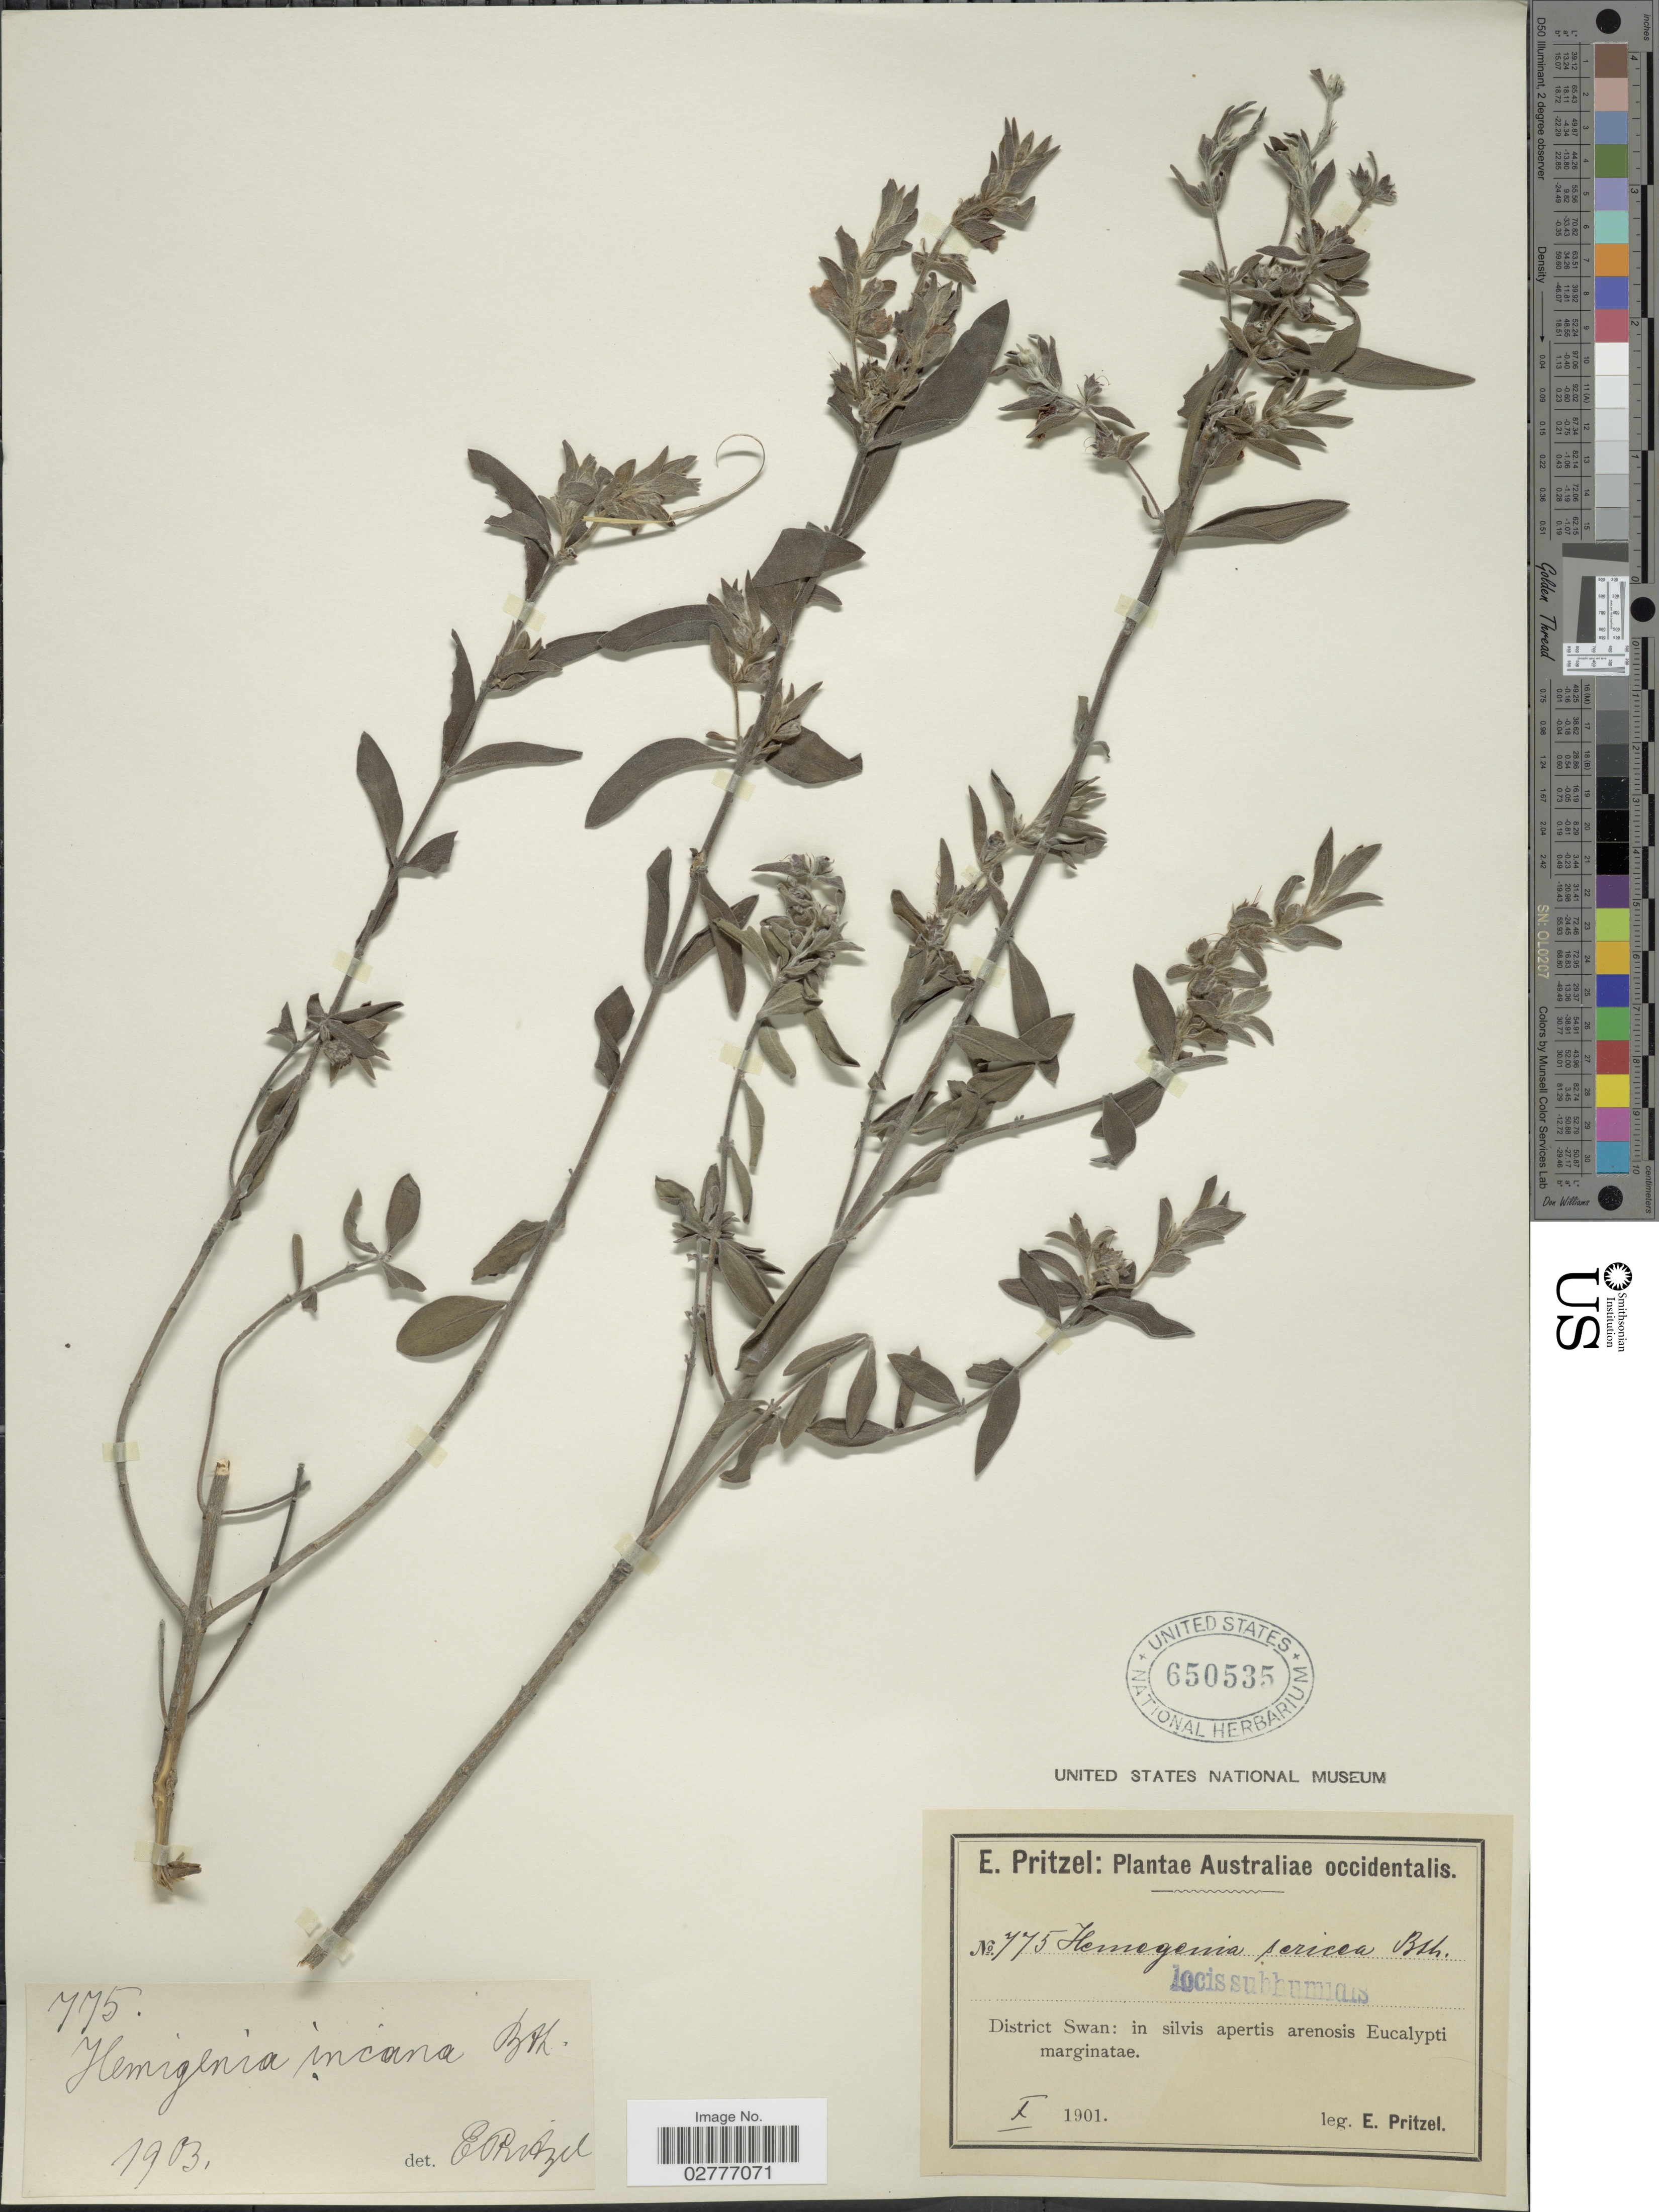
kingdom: Plantae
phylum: Tracheophyta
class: Magnoliopsida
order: Lamiales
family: Lamiaceae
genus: Hemigenia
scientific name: Hemigenia incana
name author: (Lindl.) Benth.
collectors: E. G. Pritzel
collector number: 775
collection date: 1901-10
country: Australia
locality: Australiae occidentalis. District Swan: in silvis apertis arenosis Eucalypti marginatae.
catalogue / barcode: US 650535